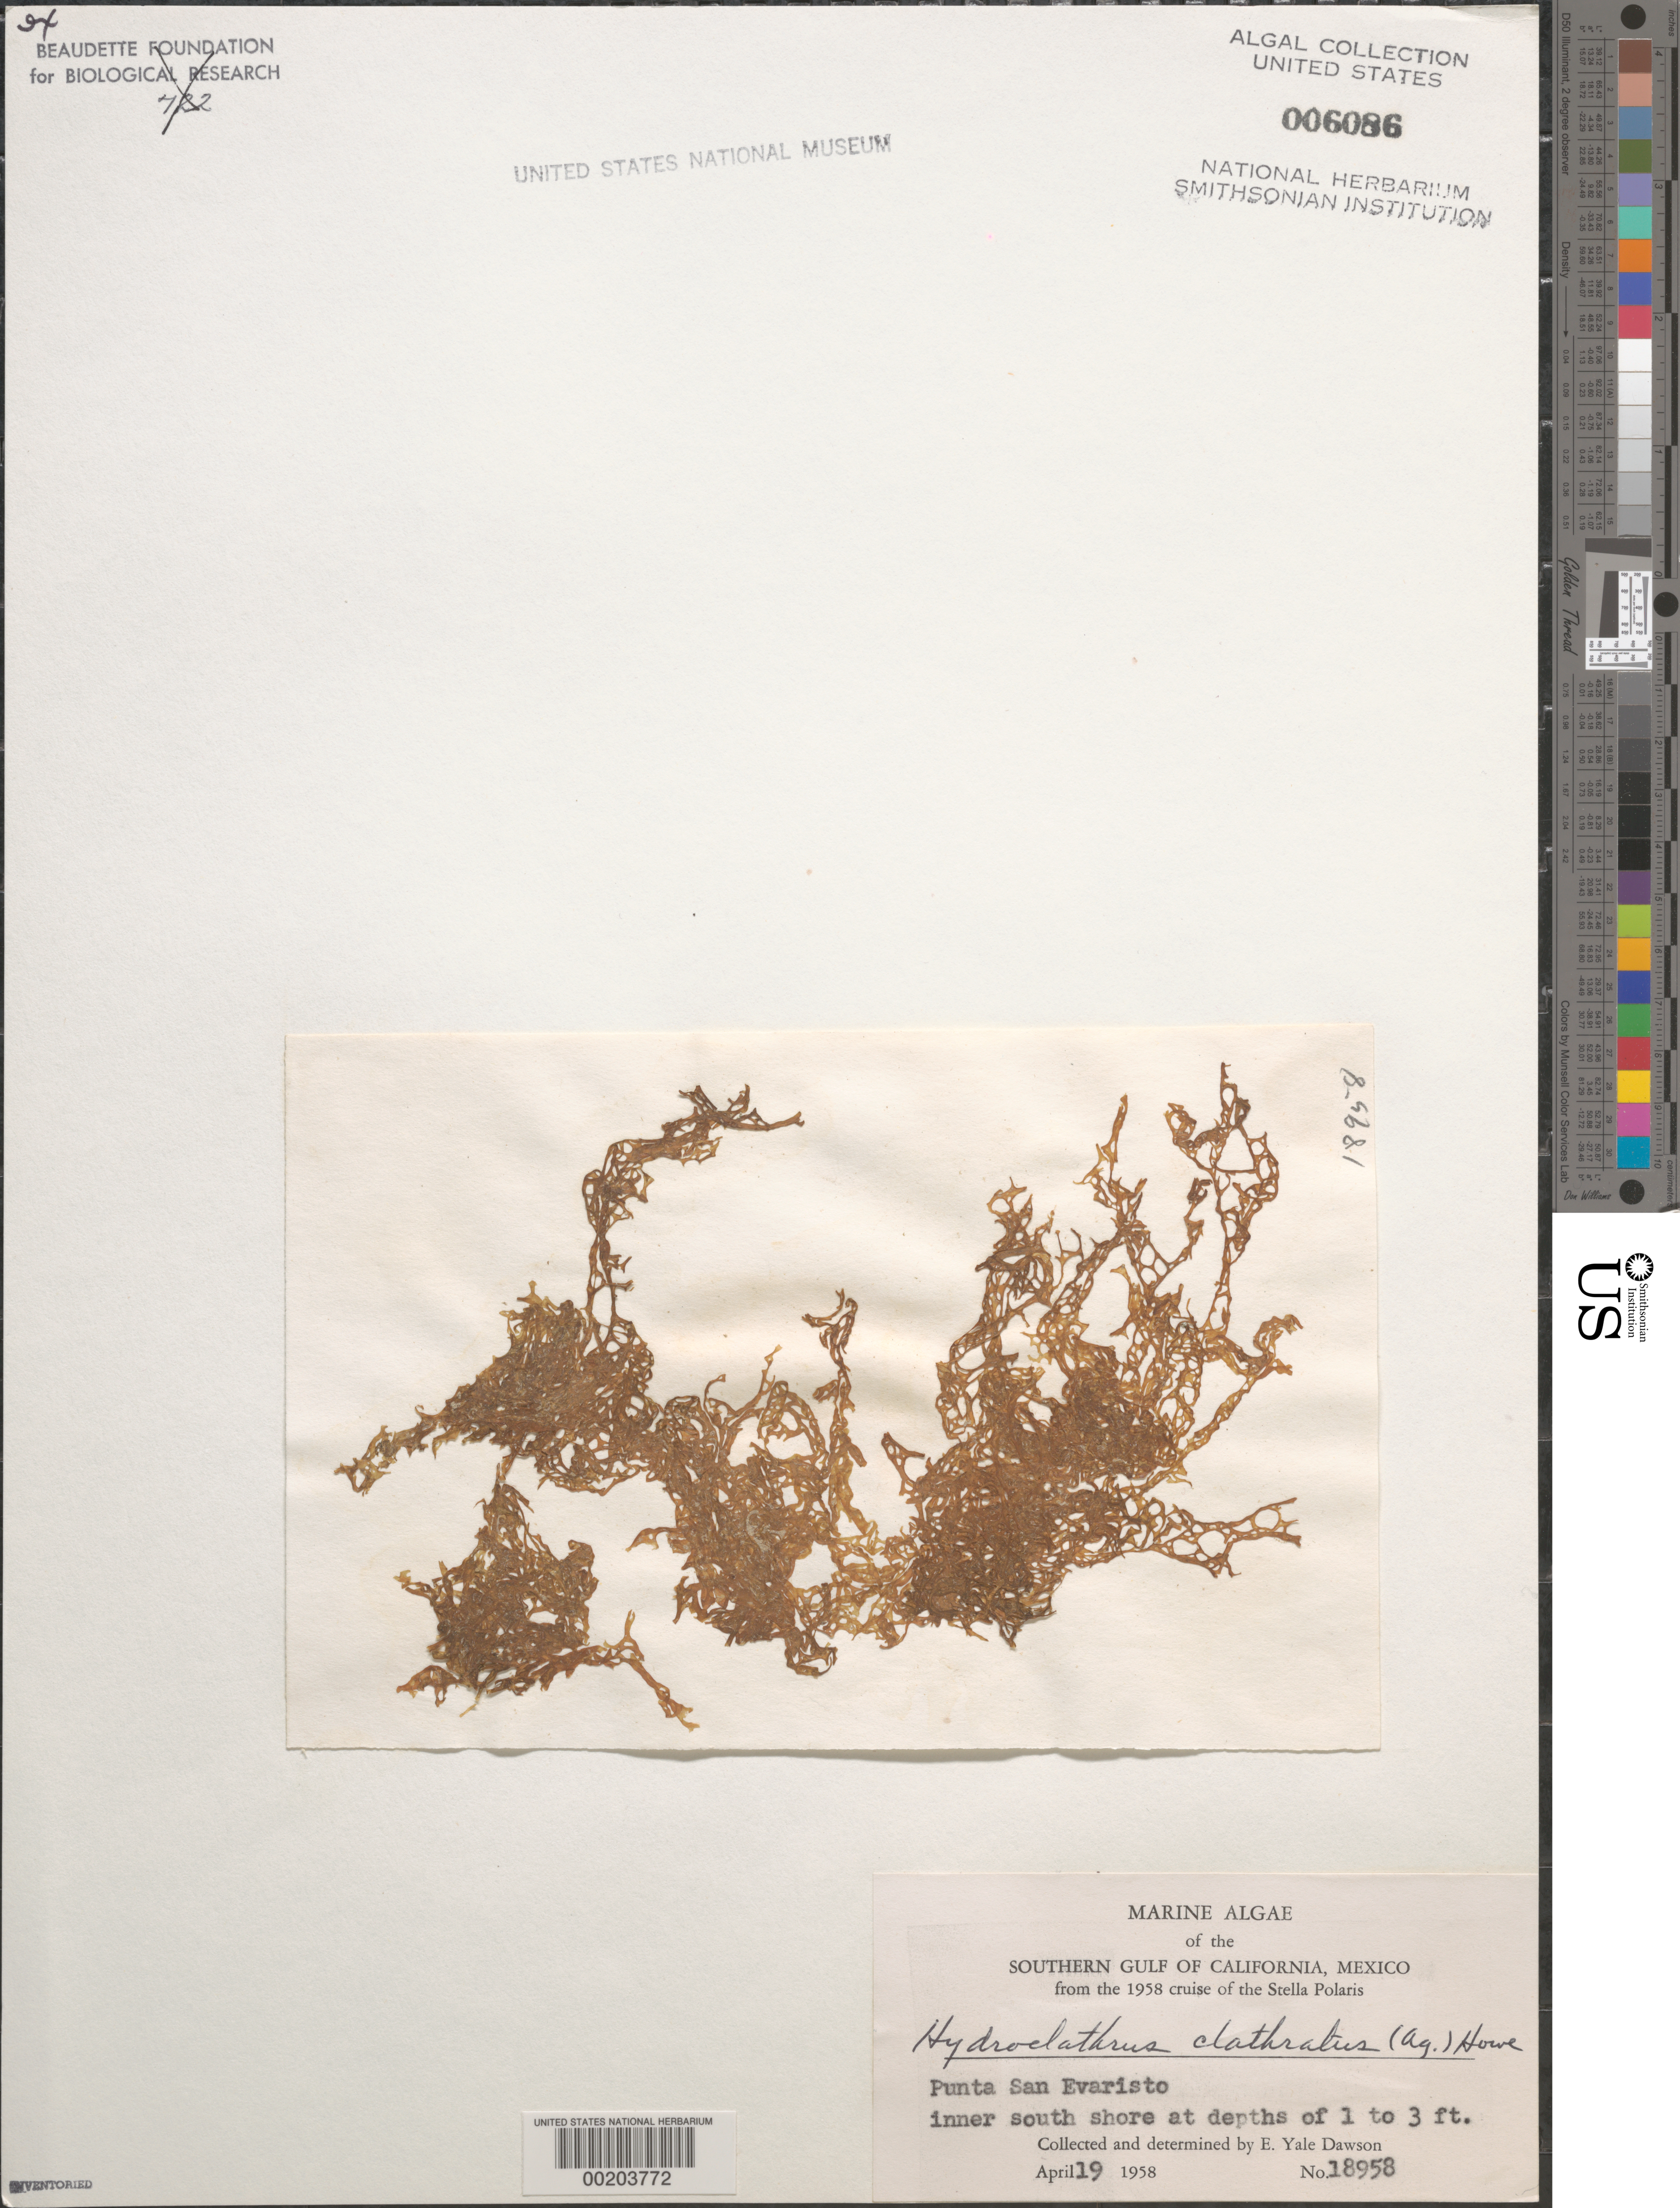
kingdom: Chromista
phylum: Ochrophyta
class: Phaeophyceae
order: Scytosiphonales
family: Scytosiphonaceae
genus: Hydroclathrus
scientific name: Hydroclathrus clathratus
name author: (C. Agardh) M. Howe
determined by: Dawson, E. Y.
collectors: E. Y. Dawson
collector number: EYD 18958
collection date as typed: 19 Apr 1958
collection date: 1958-04-19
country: Mexico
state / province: Baja California Sur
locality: Punta San Evaristo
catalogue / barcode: US 6086